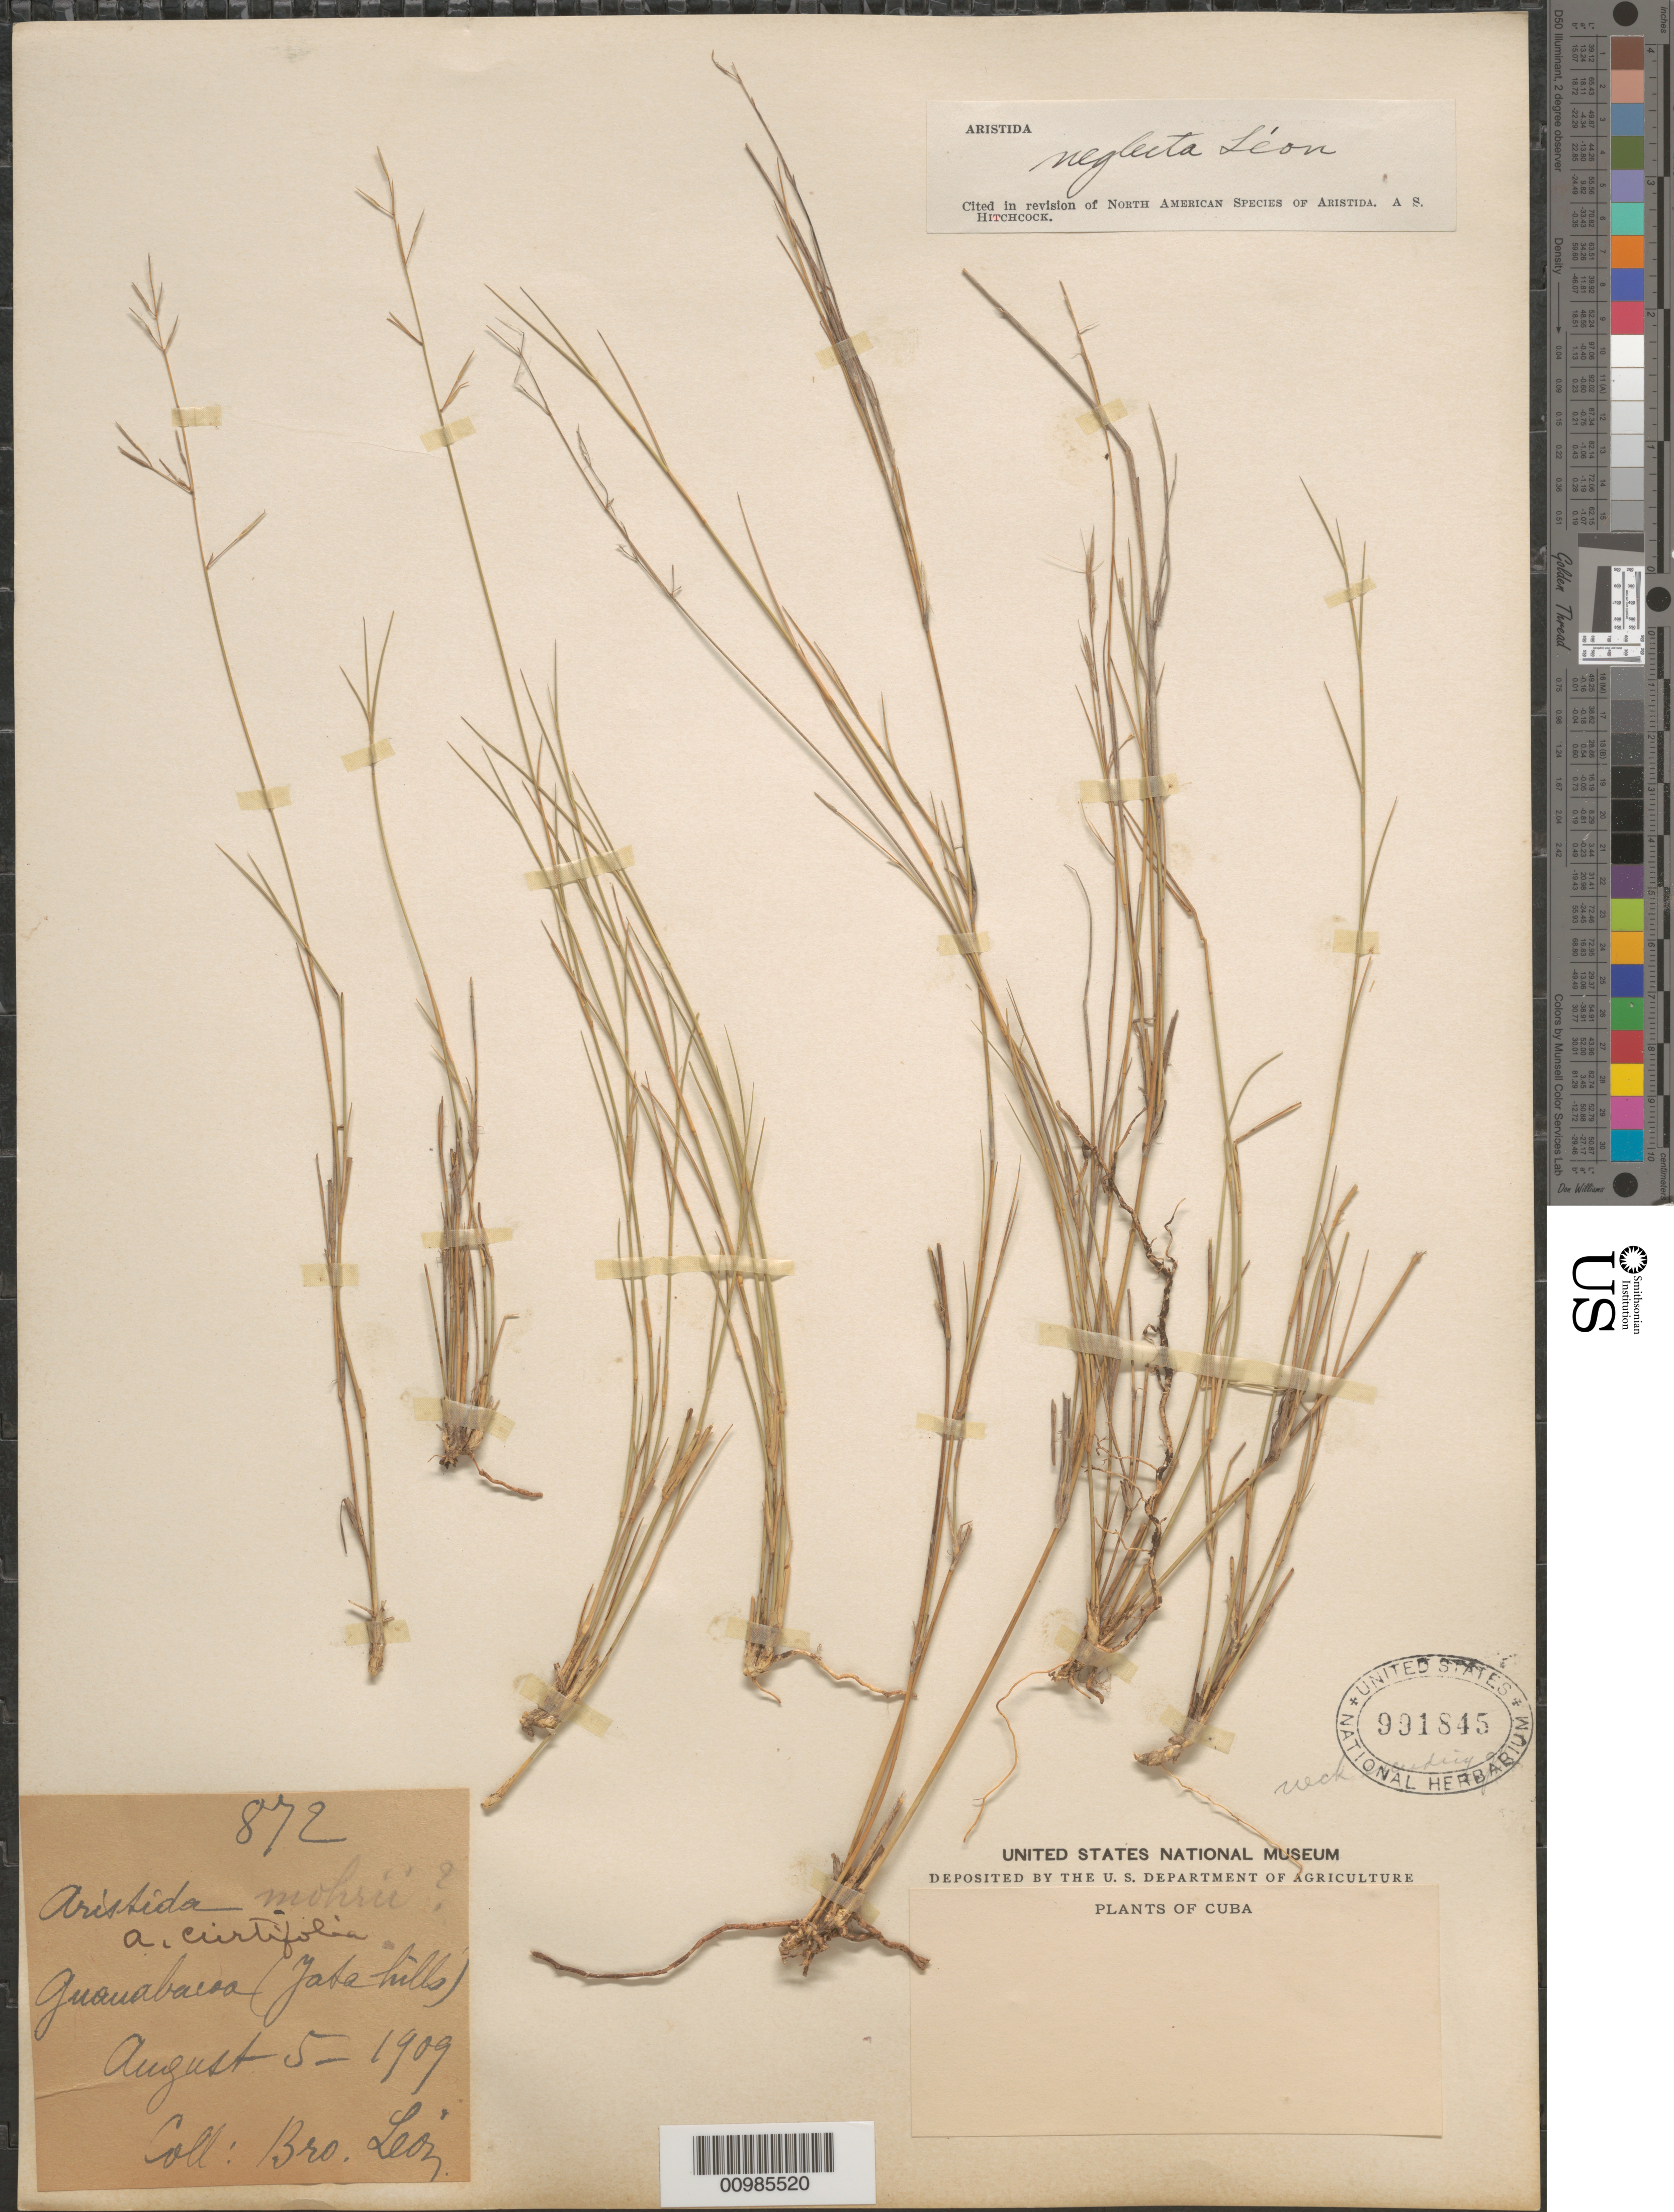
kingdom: Plantae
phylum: Tracheophyta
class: Liliopsida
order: Poales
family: Poaceae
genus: Aristida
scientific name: Aristida neglecta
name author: León ex Hitchc.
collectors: Bro. León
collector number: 872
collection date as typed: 05 Aug 1909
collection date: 1909-08-05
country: Cuba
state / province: La Habana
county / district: Municipio Guanabacoa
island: Cuba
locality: Jata Hills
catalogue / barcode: US 991845